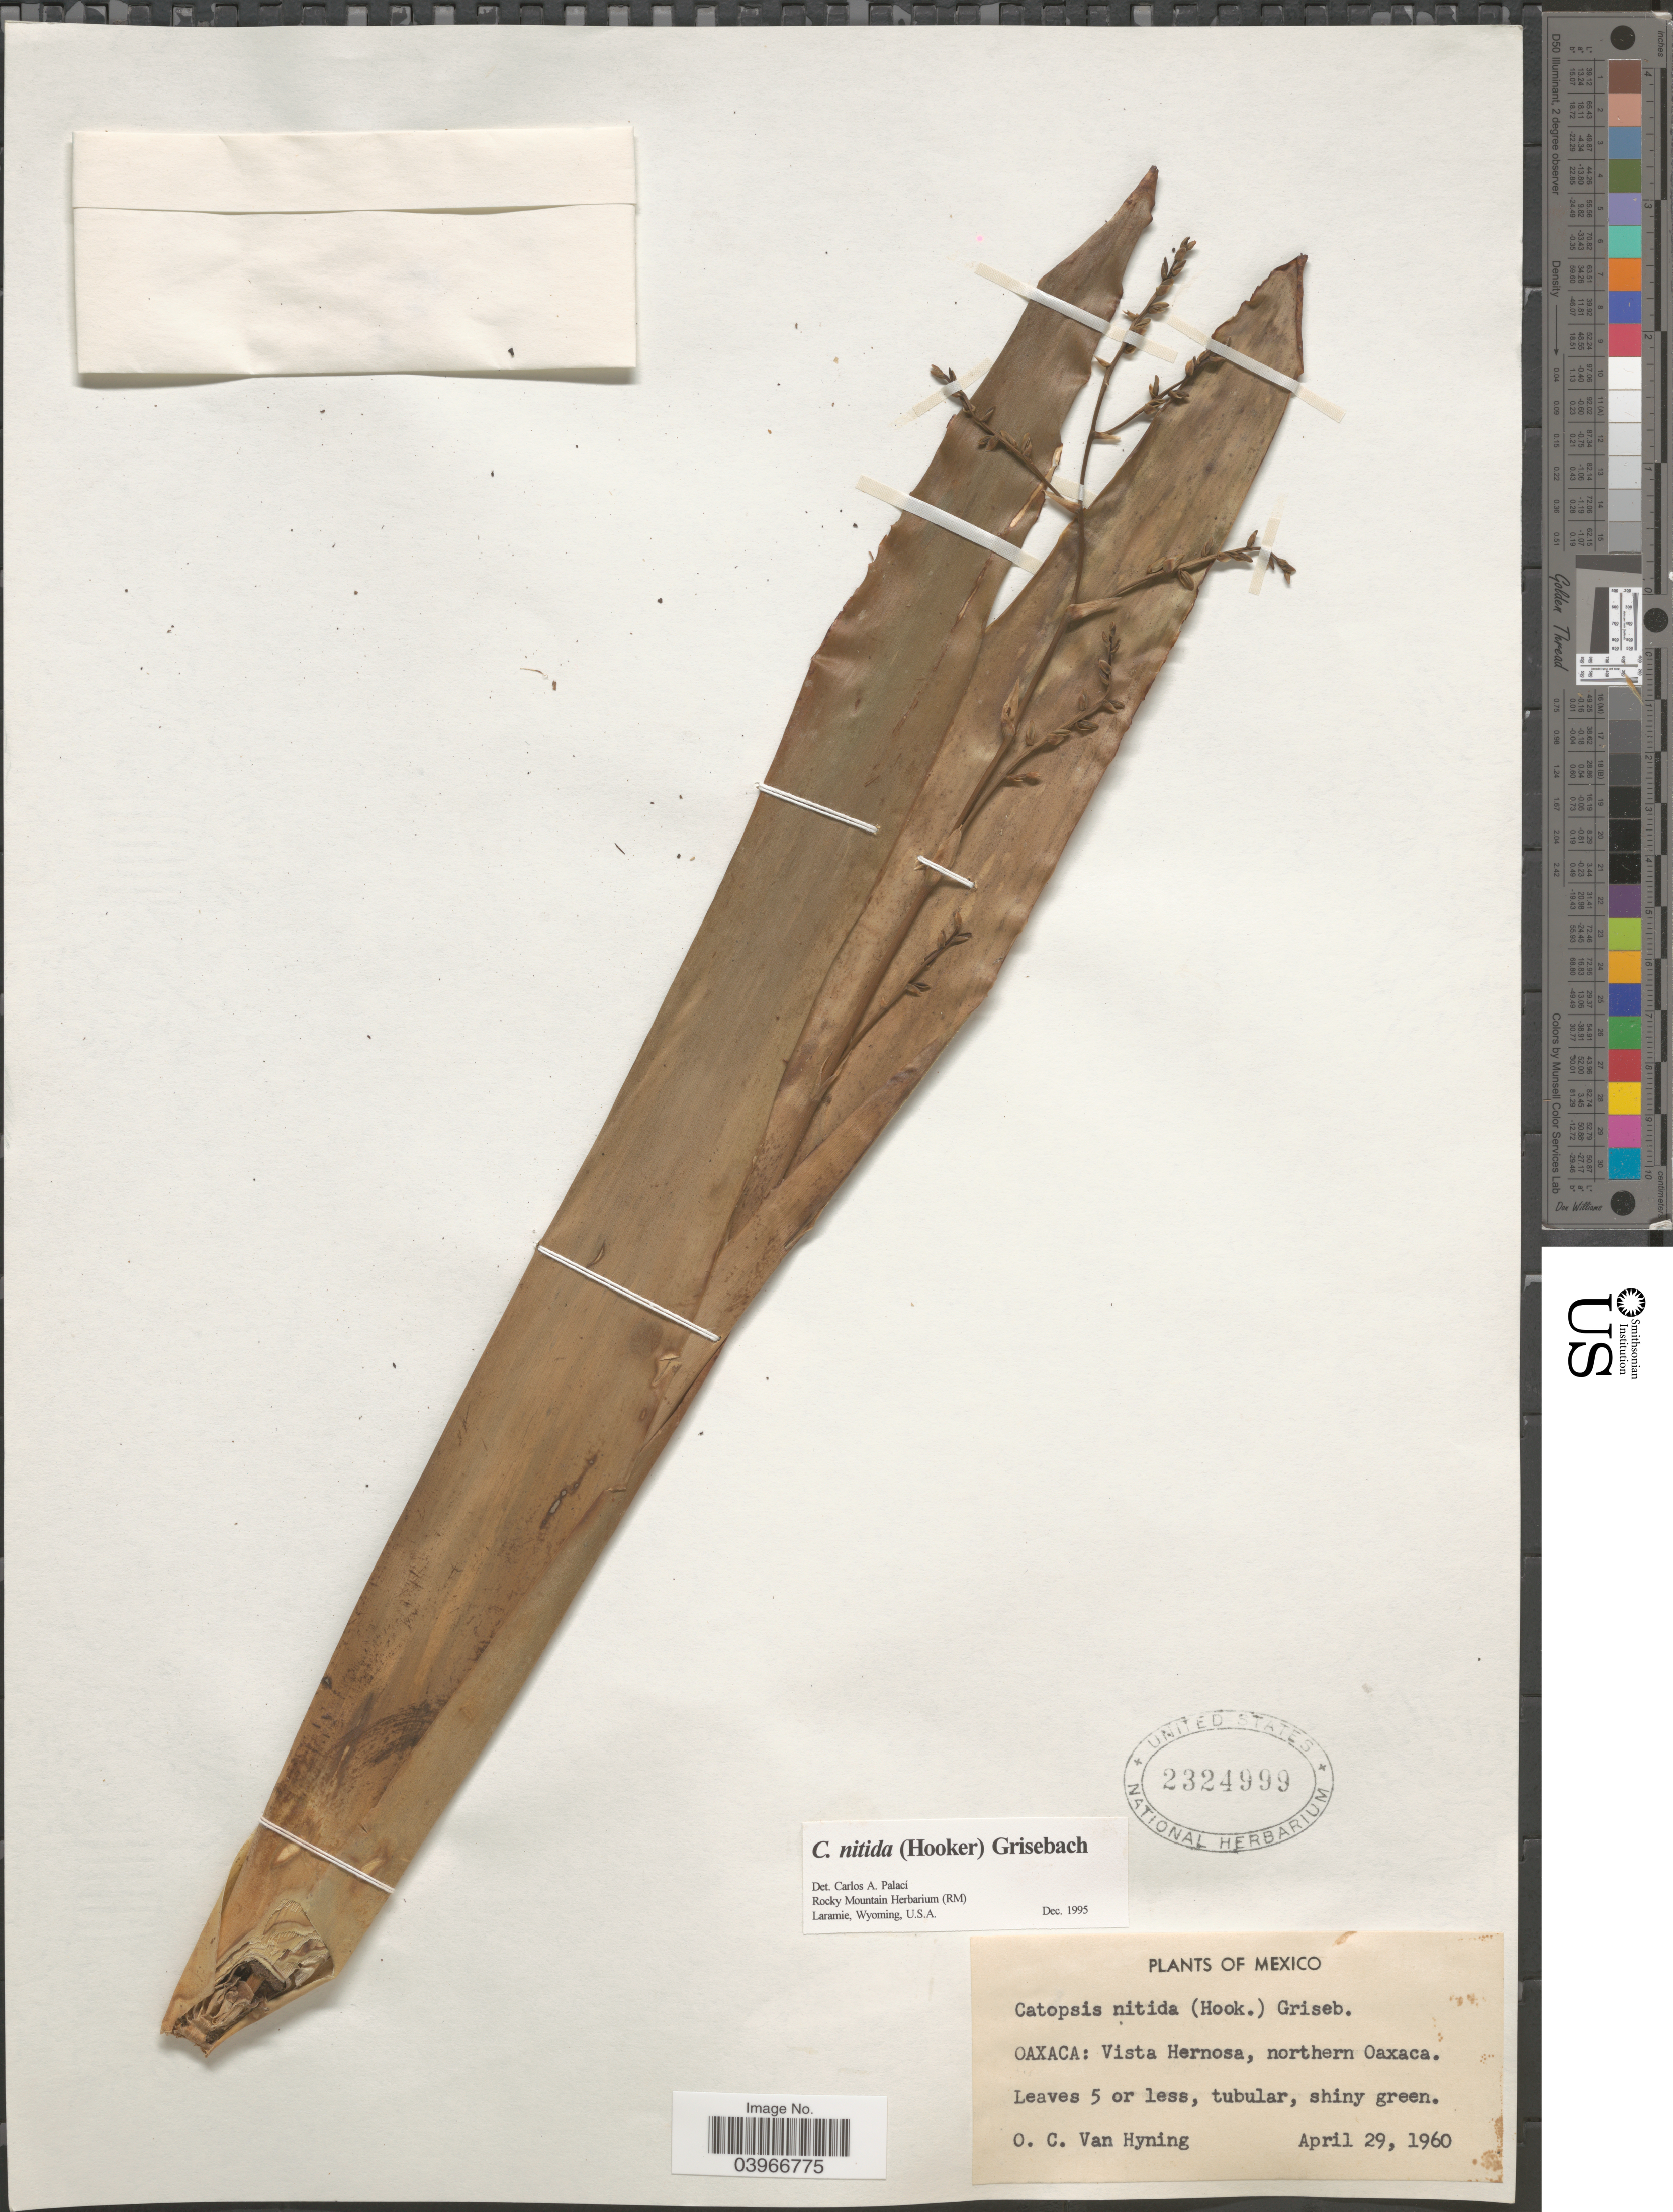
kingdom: Plantae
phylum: Tracheophyta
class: Liliopsida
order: Poales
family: Bromeliaceae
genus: Catopsis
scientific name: Catopsis nitida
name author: (Hook.) Griseb.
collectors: O. Van Hyning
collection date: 1960-04-29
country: Mexico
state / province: Oaxaca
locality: Vista Hernosa, northern Oaxaca.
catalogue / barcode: US 2324999